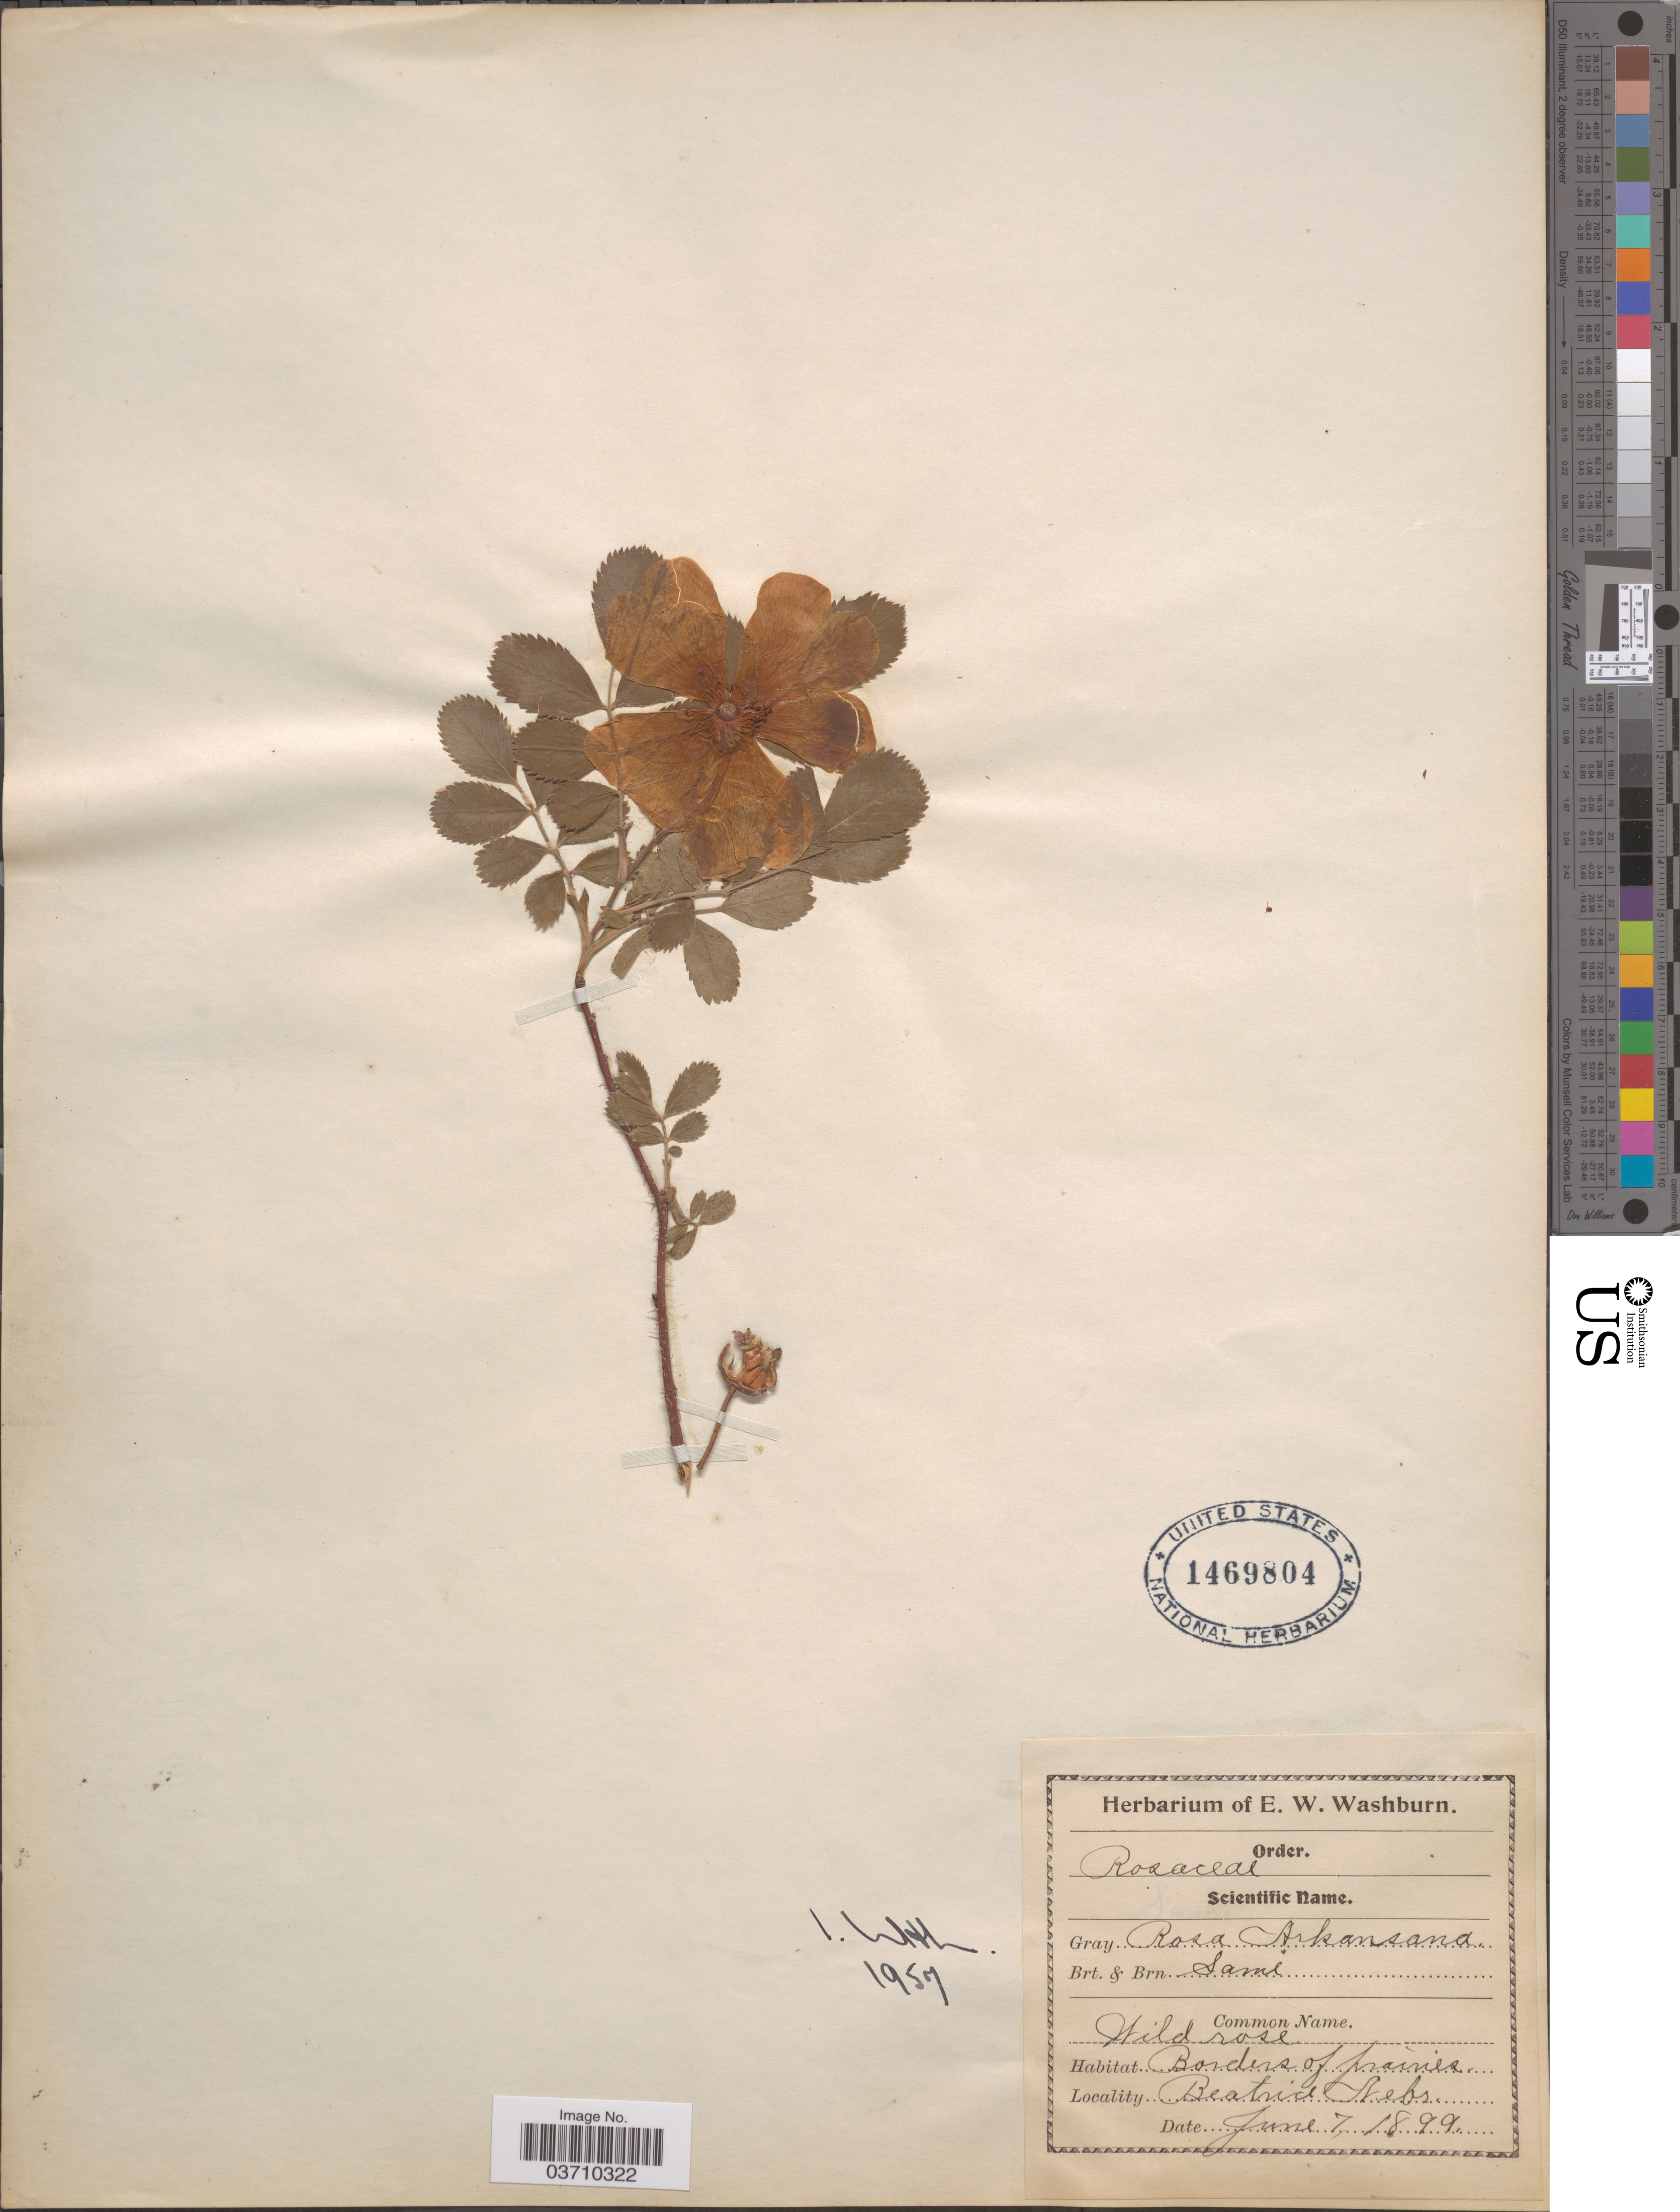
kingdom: Plantae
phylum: Tracheophyta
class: Magnoliopsida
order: Rosales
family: Rosaceae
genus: Rosa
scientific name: Rosa arkansana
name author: Porter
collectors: ex herb. E. W. Washburn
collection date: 1899-06-07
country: United States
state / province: Nebraska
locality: Borders of prairies. Beatrice.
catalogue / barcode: US 1469804